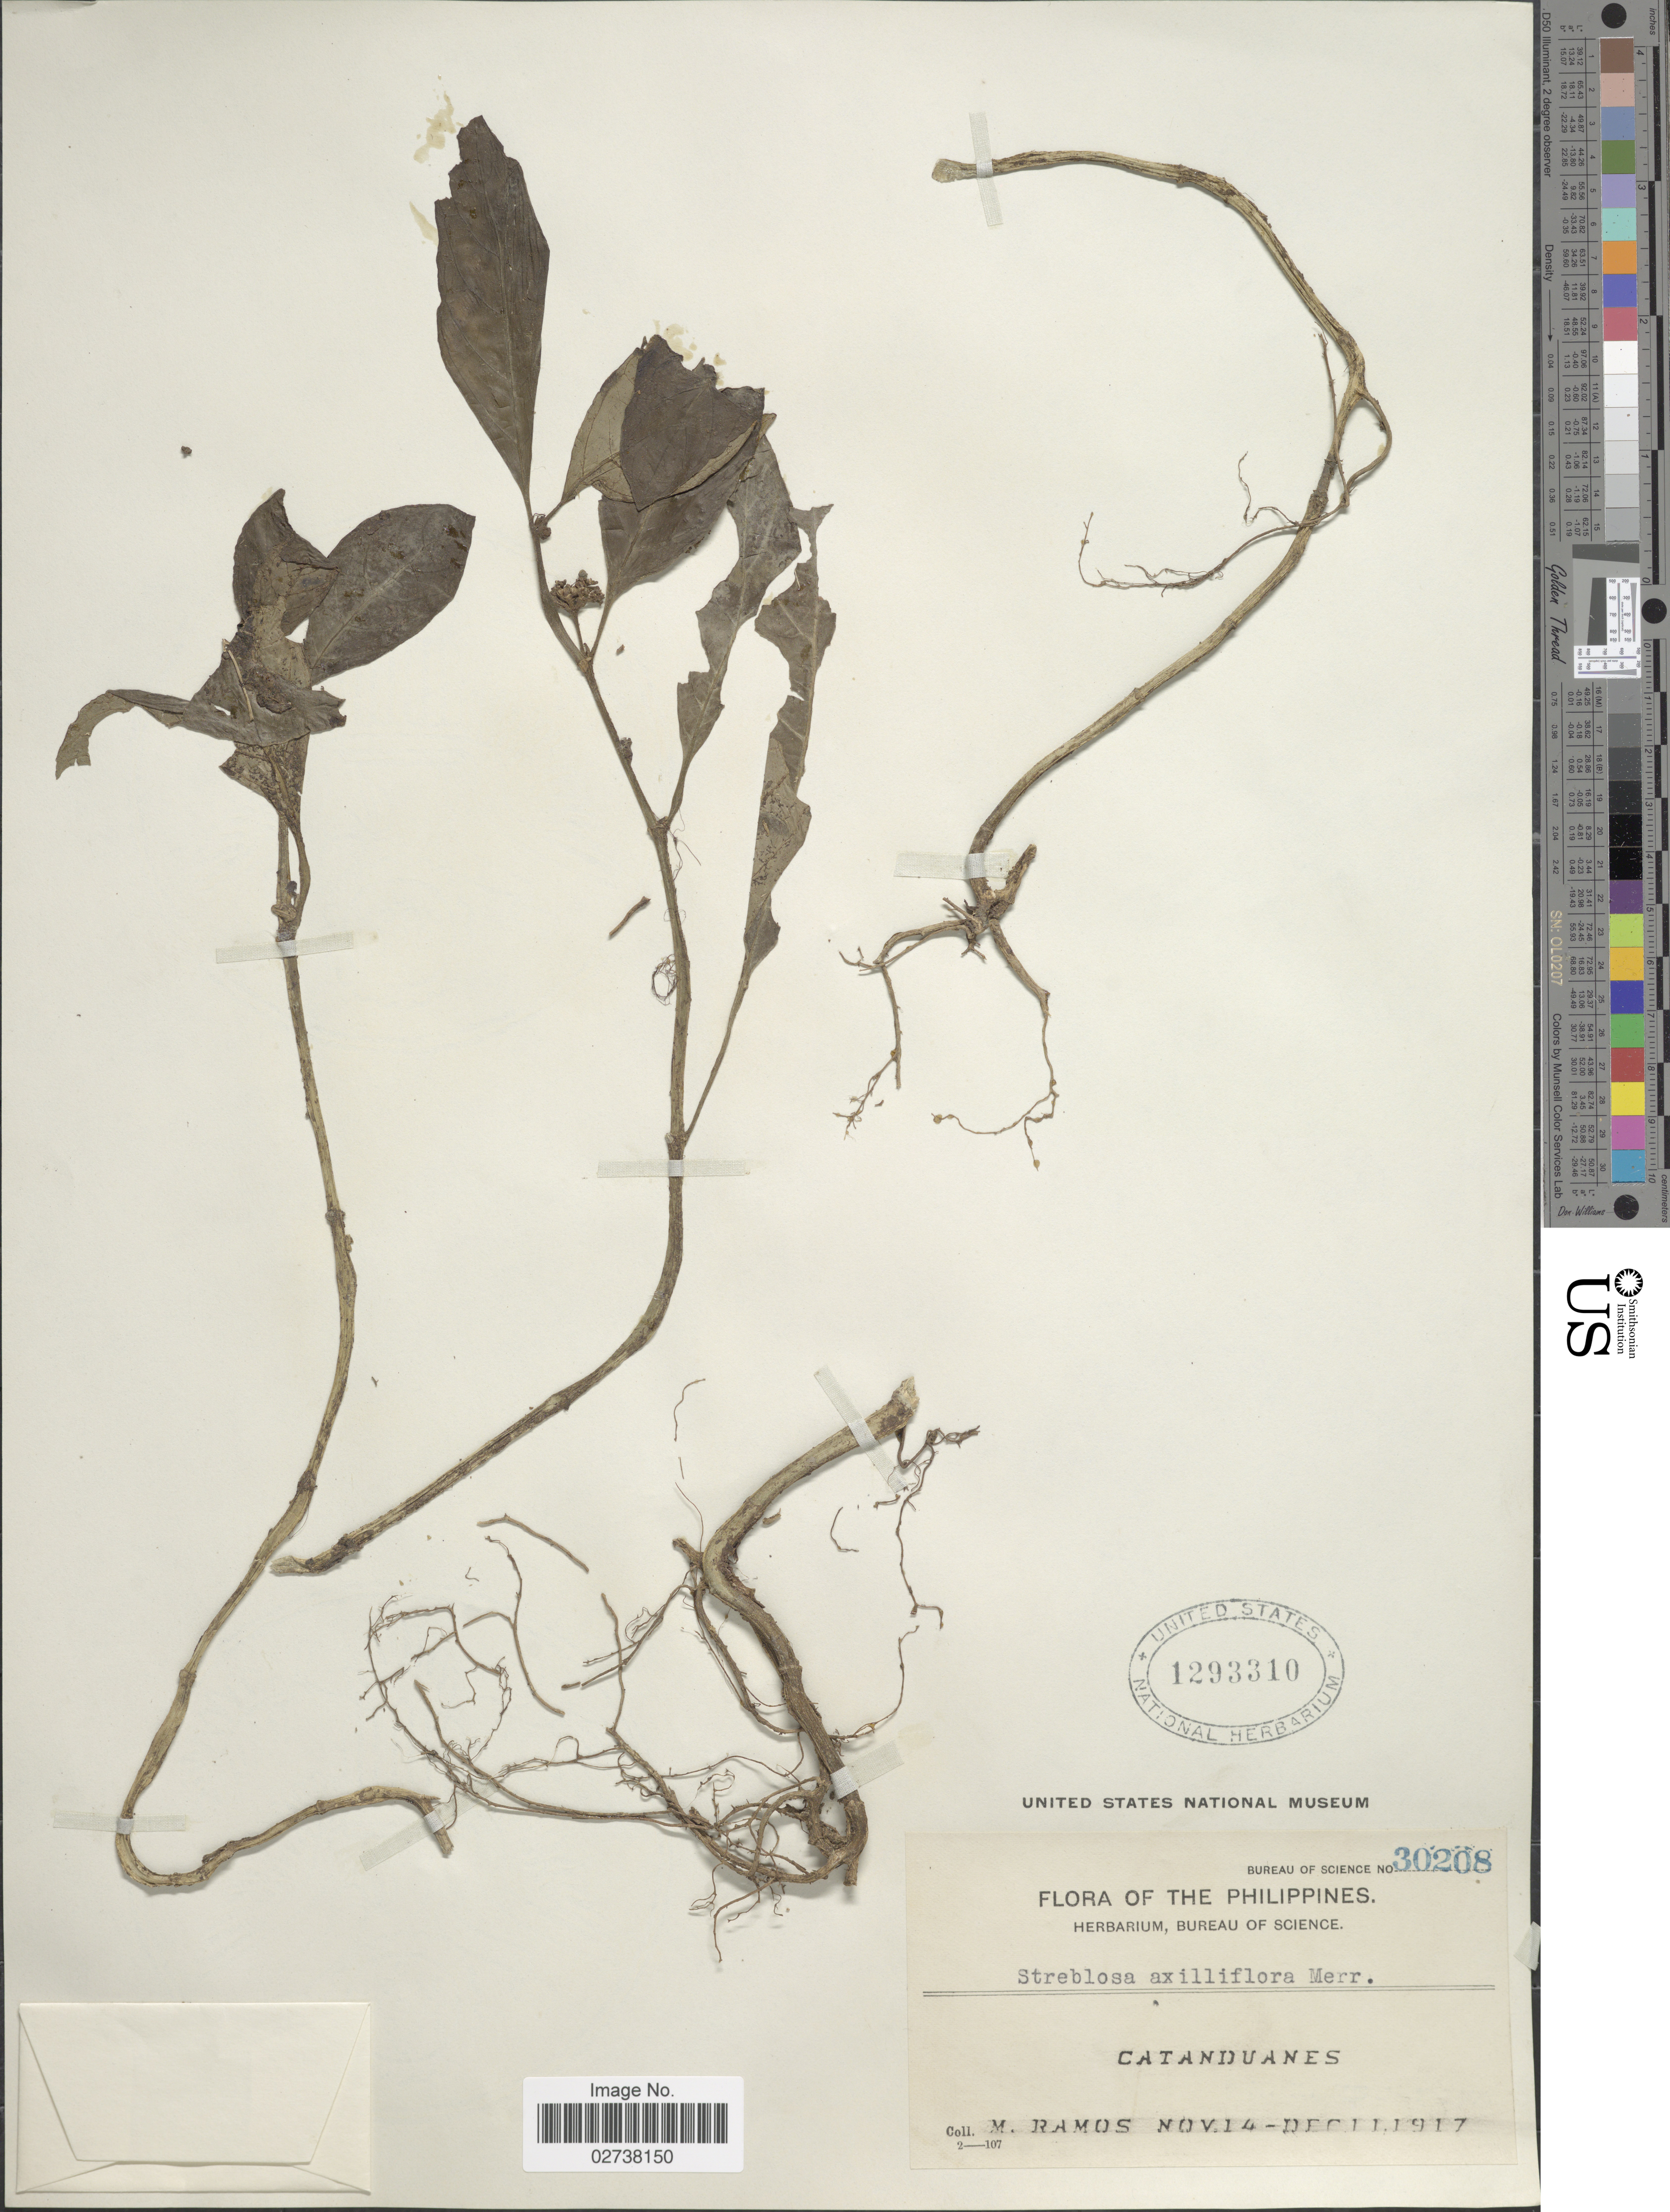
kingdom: Plantae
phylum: Tracheophyta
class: Magnoliopsida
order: Gentianales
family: Rubiaceae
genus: Streblosa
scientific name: Streblosa axilliflora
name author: Merr.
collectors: M. Ramos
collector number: Bureau of Science 30208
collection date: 1917-11-14/1917-12-11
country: Philippines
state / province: Bicol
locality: Catanduanes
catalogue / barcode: US 1293310